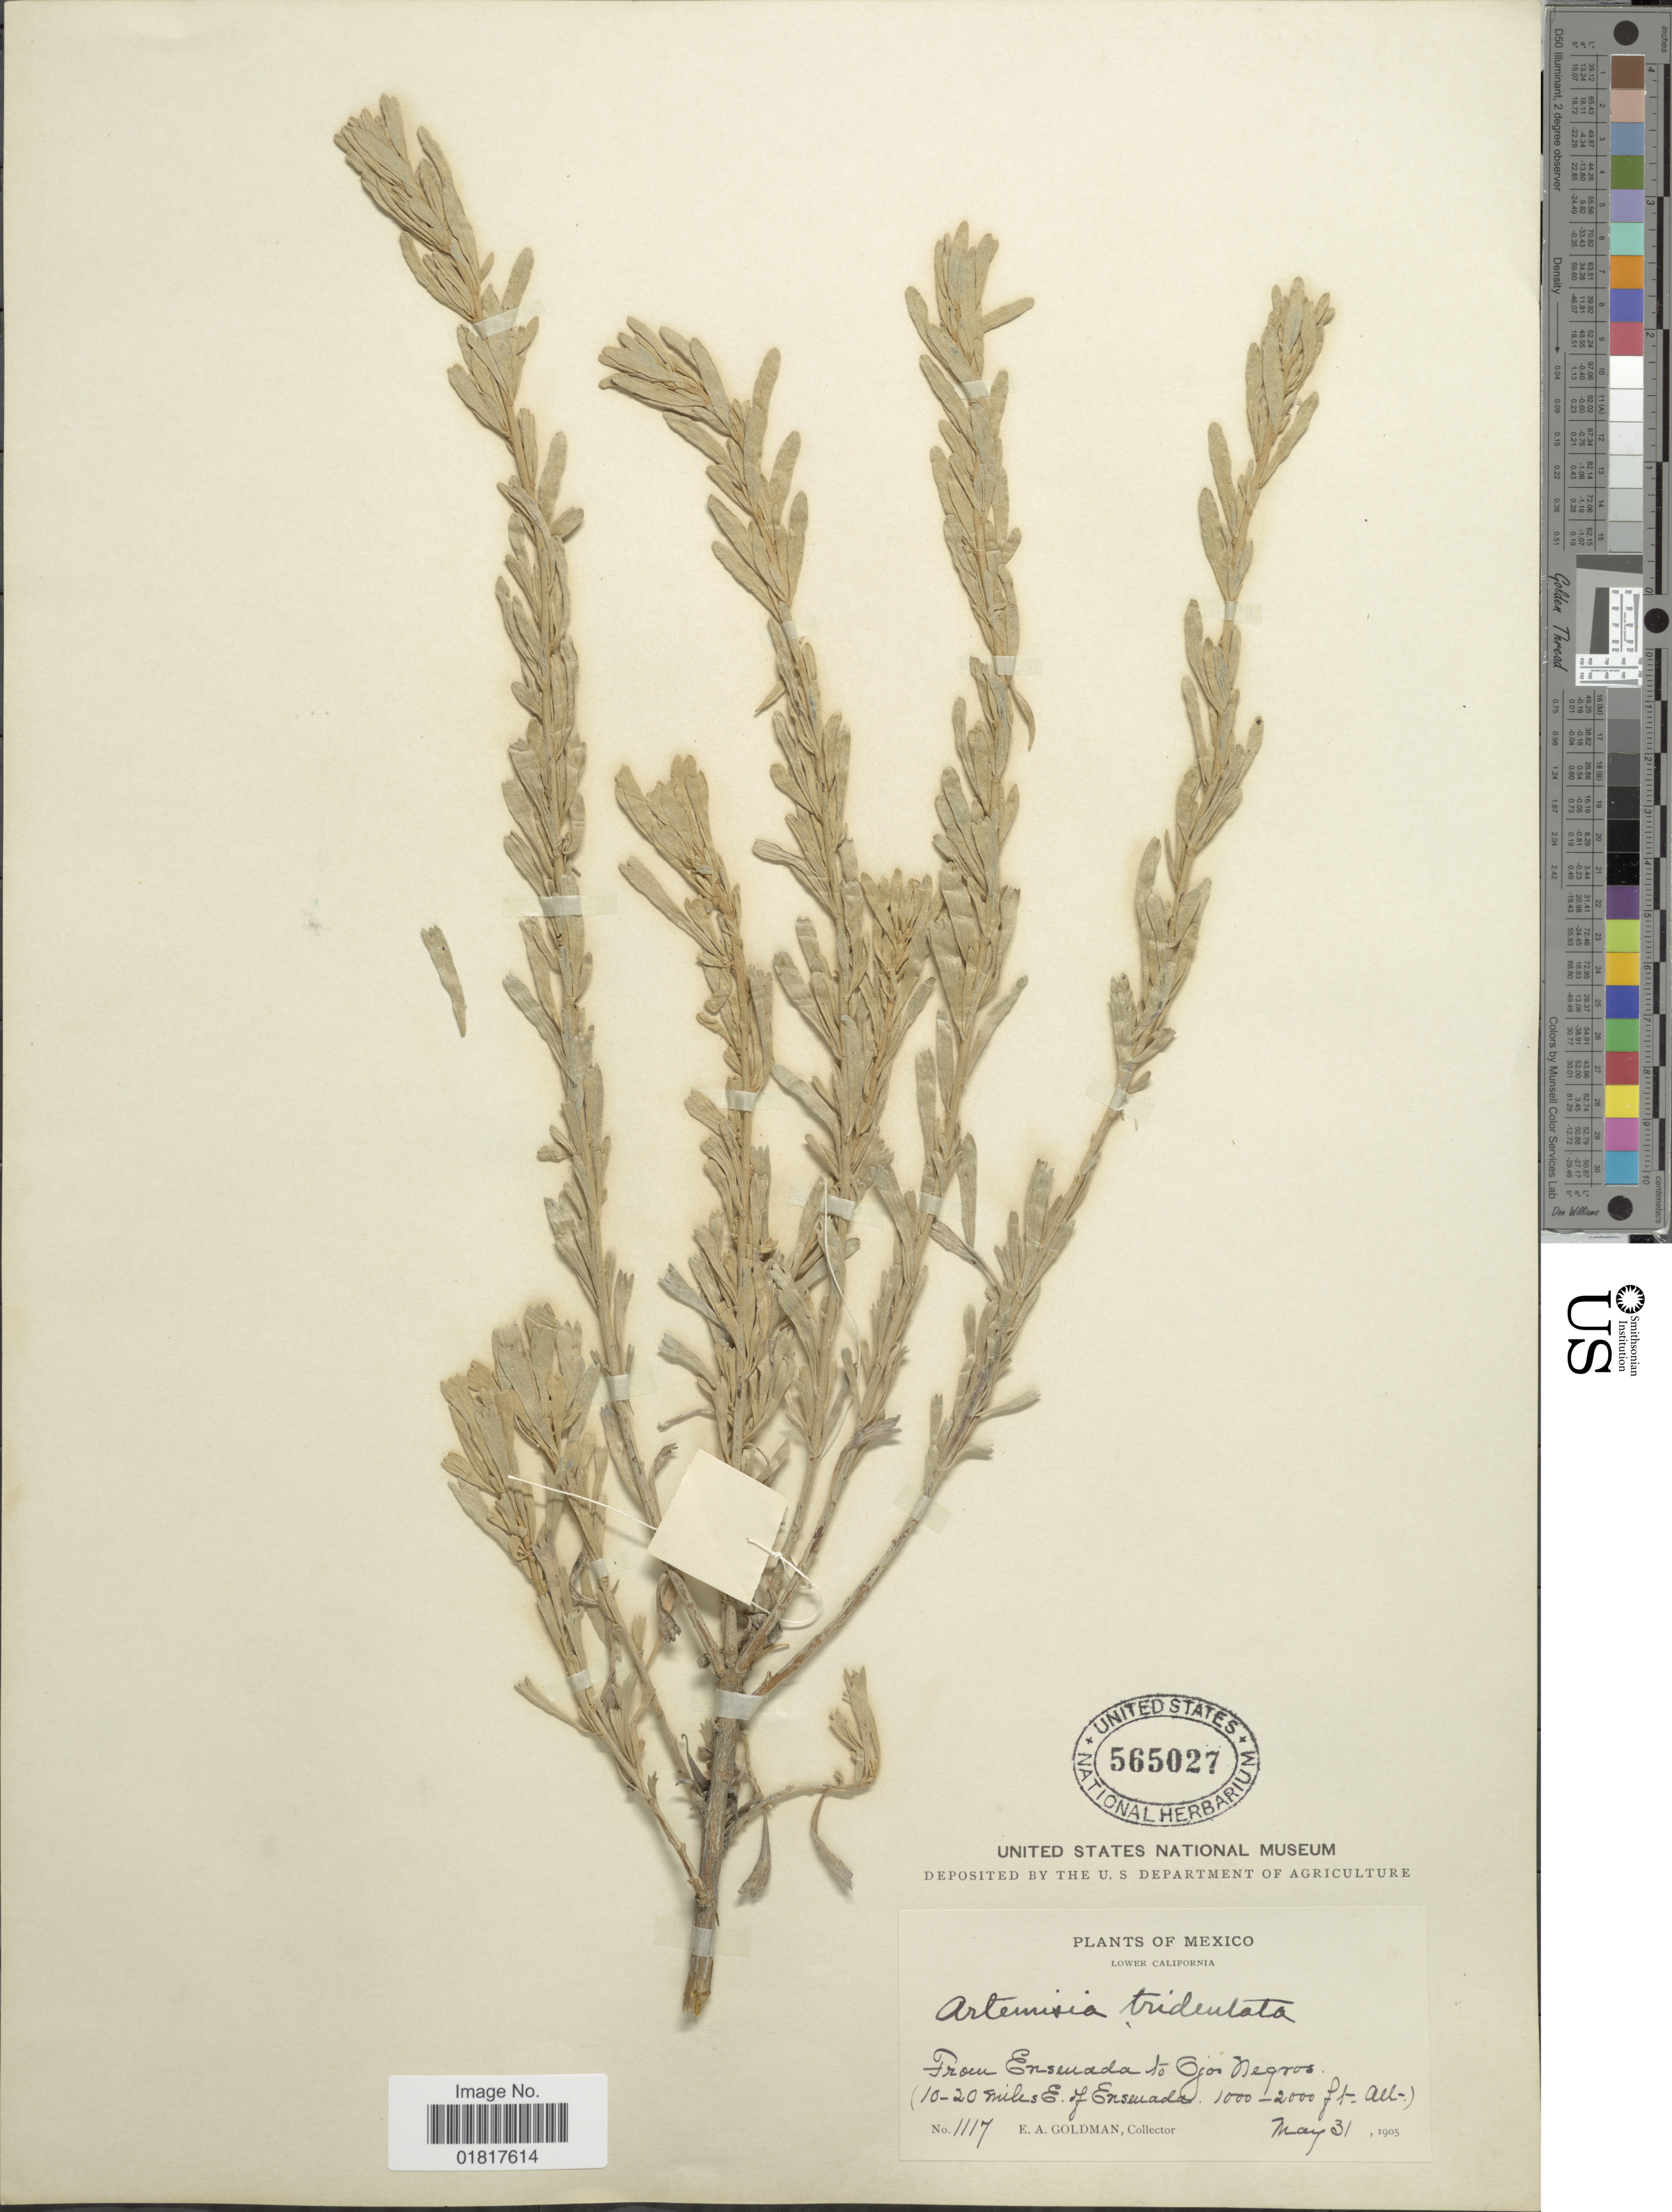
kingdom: Plantae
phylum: Tracheophyta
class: Magnoliopsida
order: Asterales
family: Asteraceae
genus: Artemisia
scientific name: Artemisia tridentata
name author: Nutt.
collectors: E. A. Goldman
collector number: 1117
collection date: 1905-05-31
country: Mexico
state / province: Baja California Norte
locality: Lower California, From Ensenada to Ojos Negros. (10-20 miles E of Ensenada)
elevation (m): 305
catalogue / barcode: US 565027